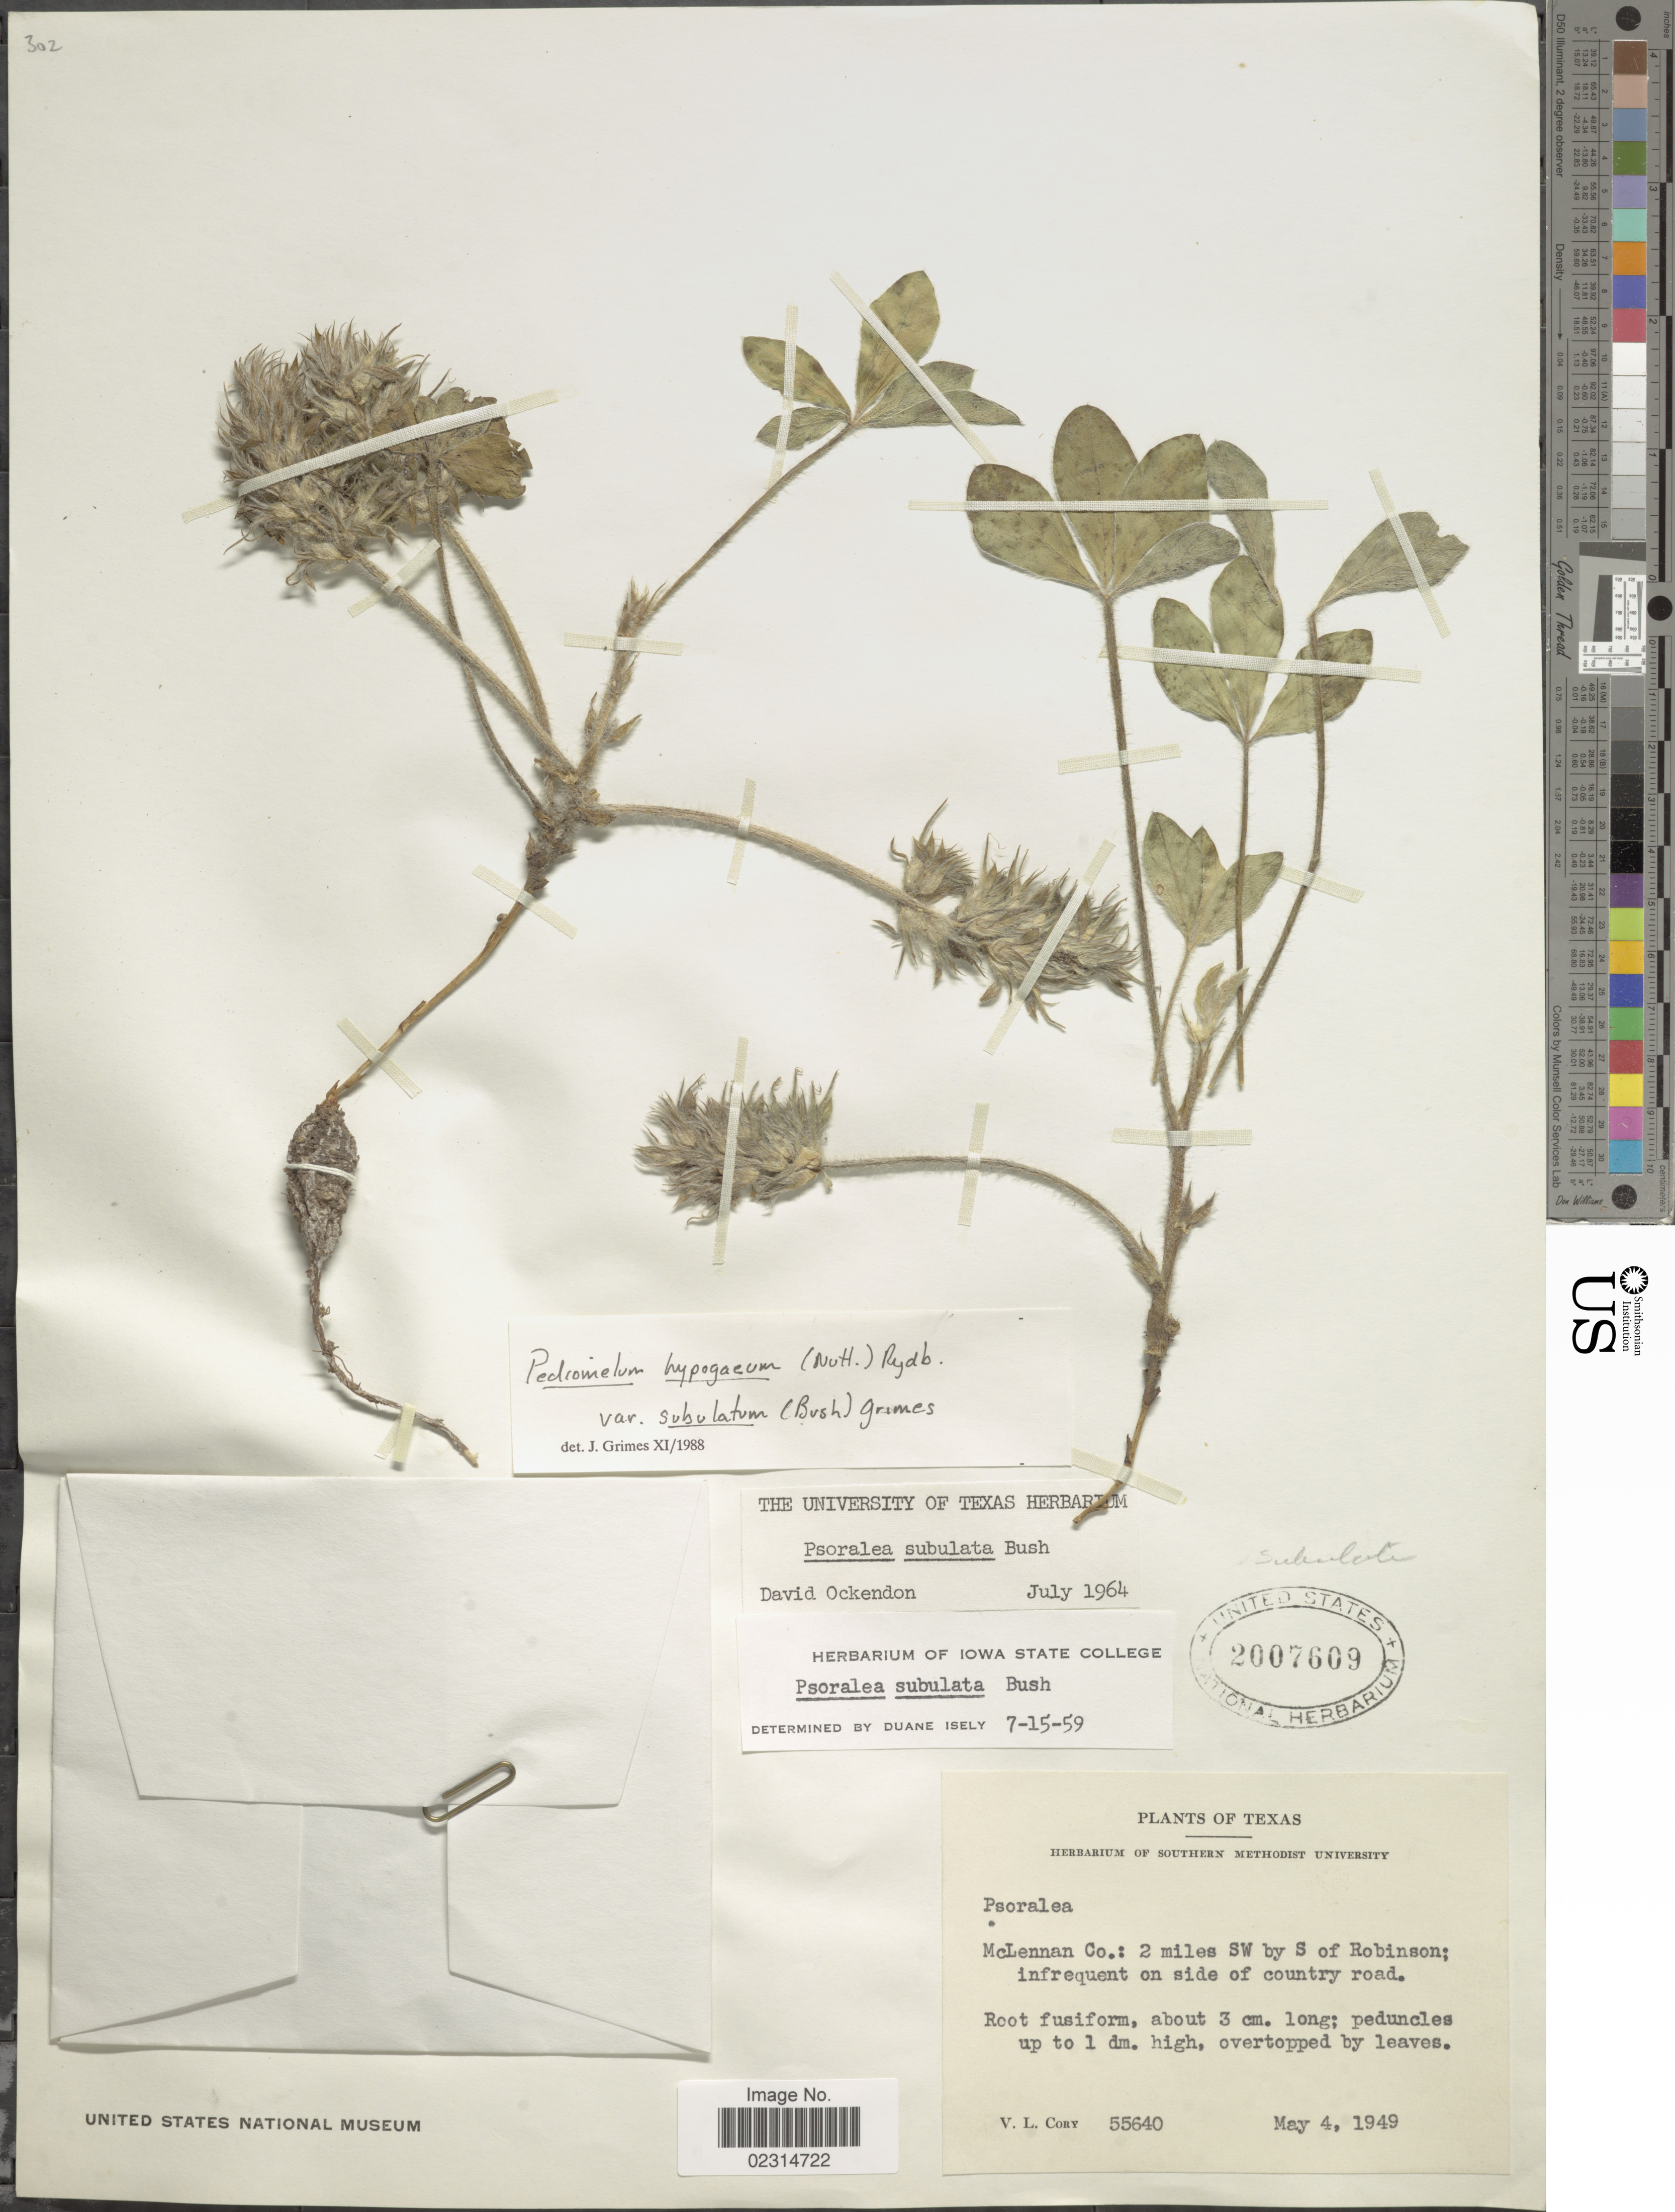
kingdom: Plantae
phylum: Tracheophyta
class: Magnoliopsida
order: Fabales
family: Fabaceae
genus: Pediomelum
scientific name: Pediomelum hypogaeum var. subulatum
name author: (Bush) J.W. Grimes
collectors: V. Cory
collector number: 55640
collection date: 1949-05-04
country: United States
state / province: Texas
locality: McLennan Co: 2 miles SW by S of Robinson; infrequent on side of country road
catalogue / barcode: US 2007609